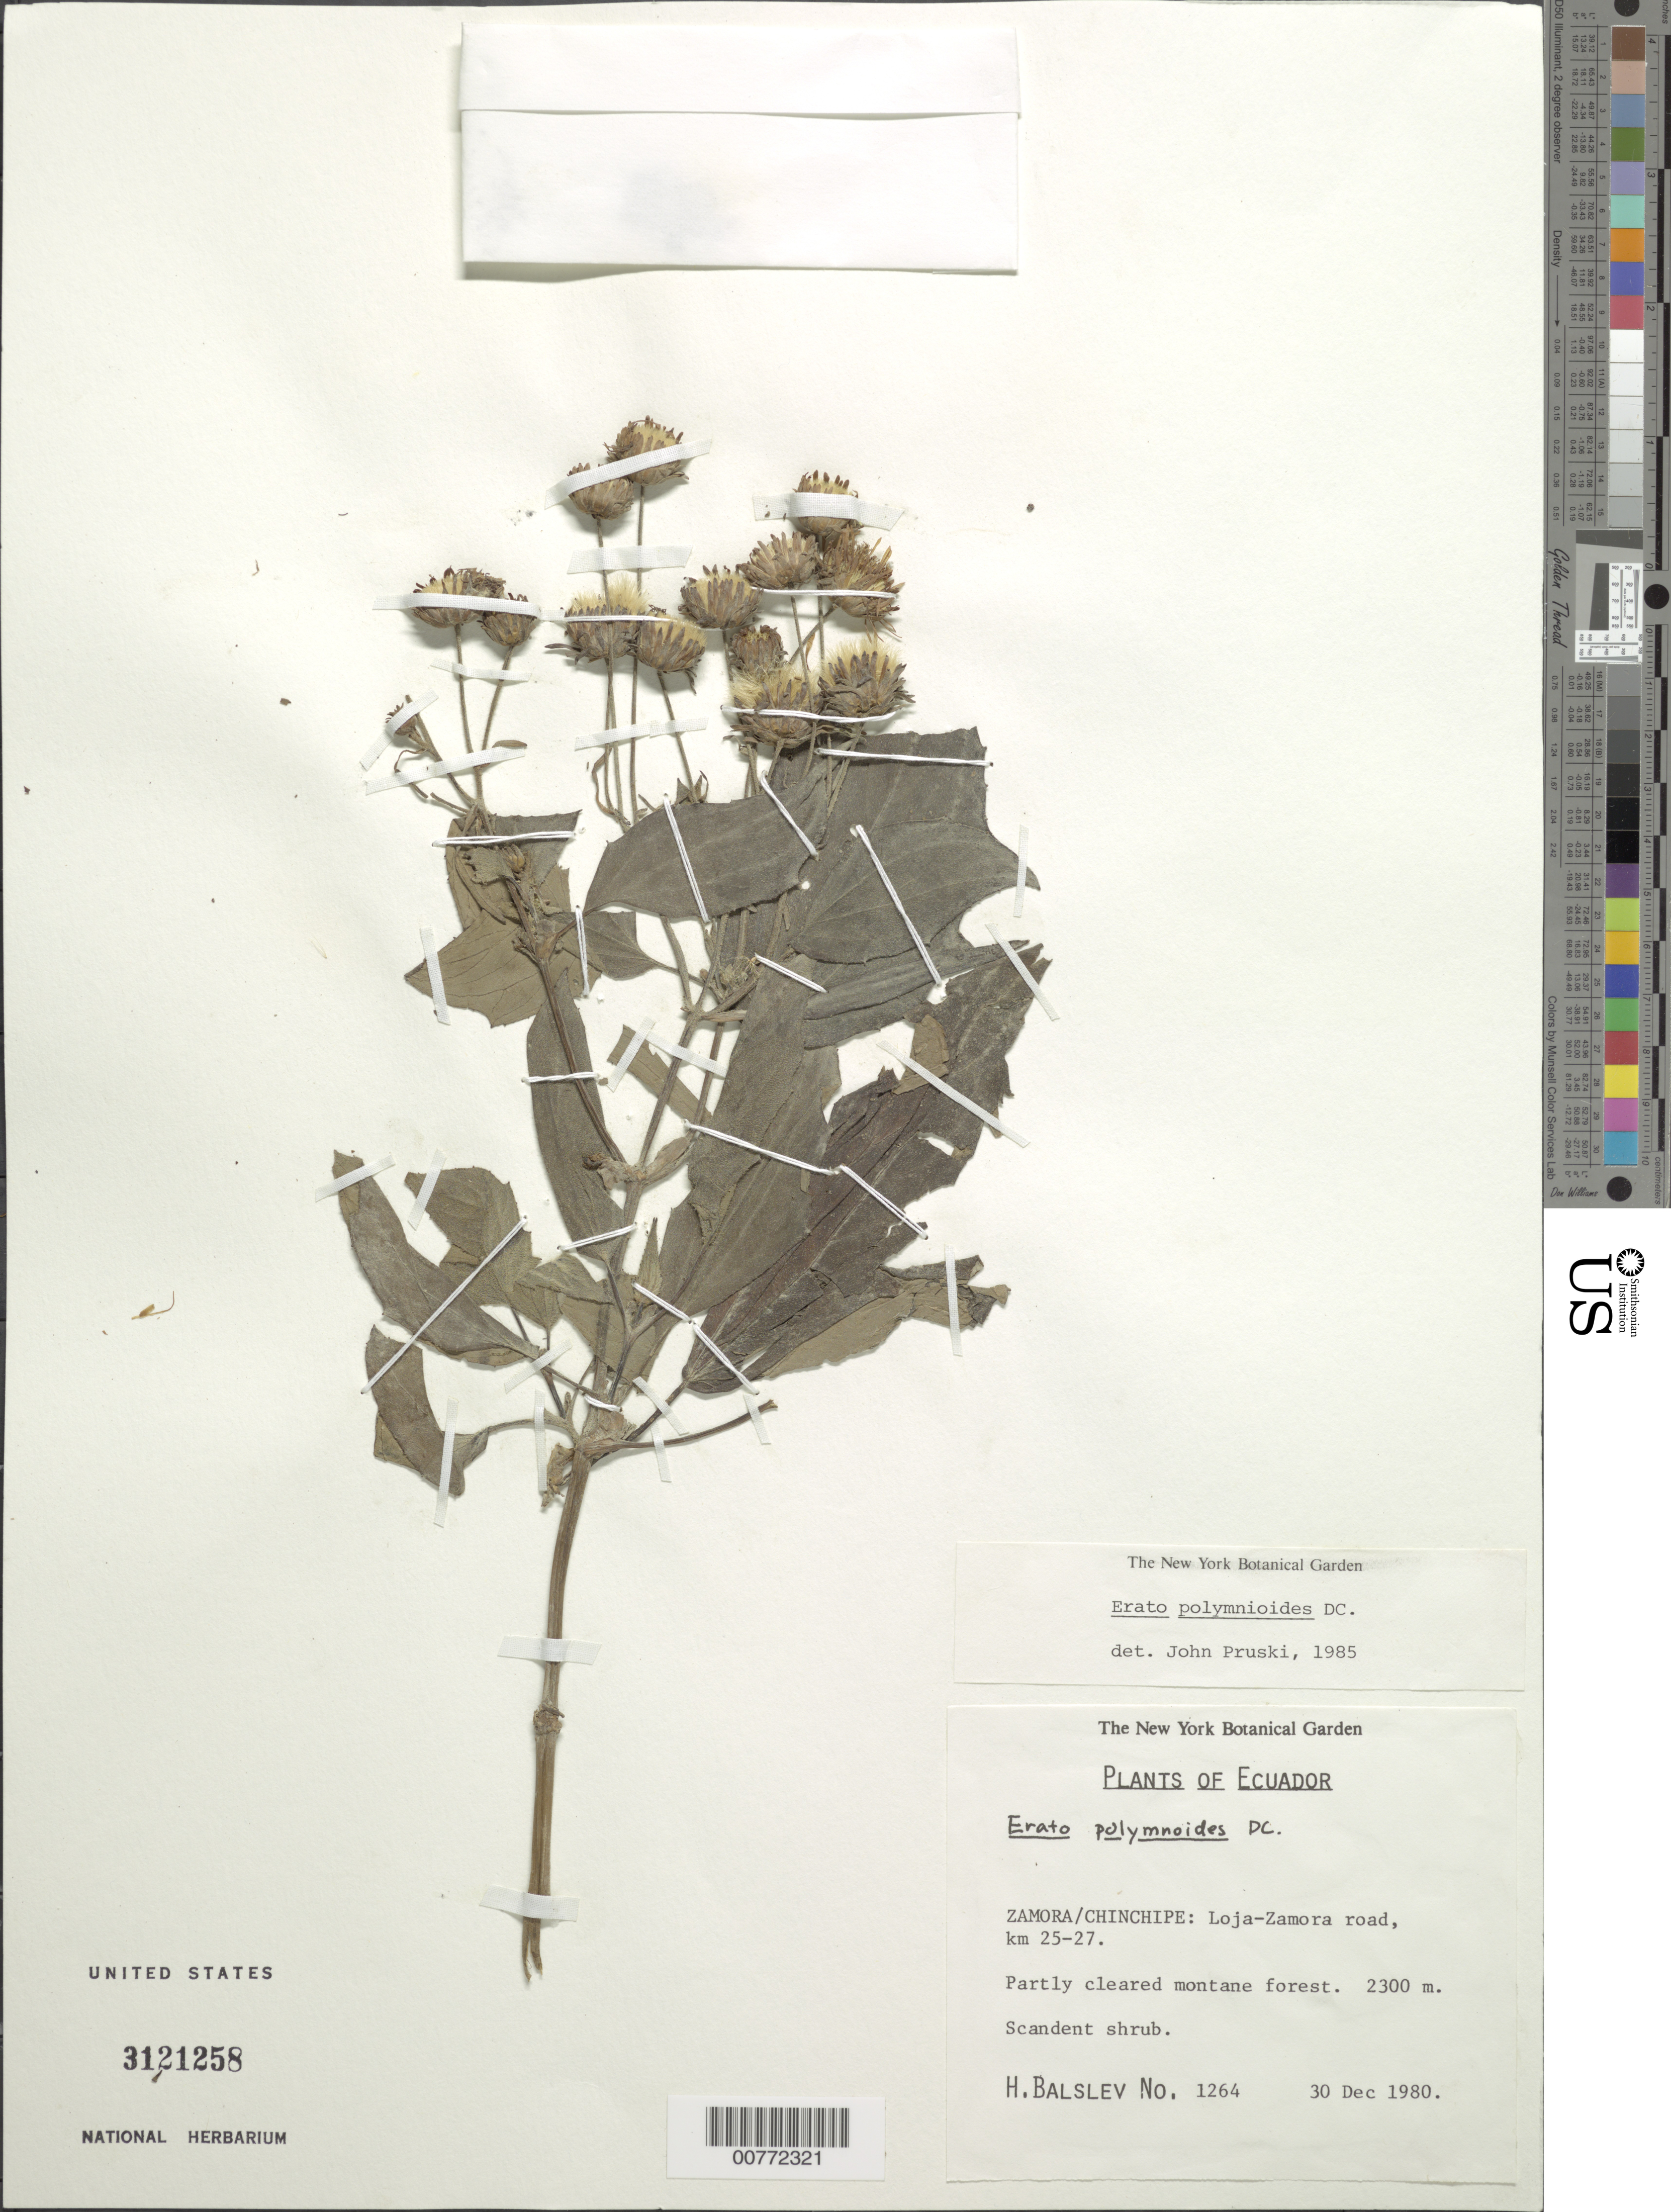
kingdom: Plantae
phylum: Tracheophyta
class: Magnoliopsida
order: Asterales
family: Asteraceae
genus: Erato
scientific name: Erato polymnioides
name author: DC.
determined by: Pruski, J. F.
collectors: H. Balslev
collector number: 1264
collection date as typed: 30 December 1980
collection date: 1980-12-30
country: Ecuador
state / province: Zamora-Chinchipe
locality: Loja-Zamora rd, km 25-27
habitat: Partly cleared montane forest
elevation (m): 2300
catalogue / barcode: US 3121258